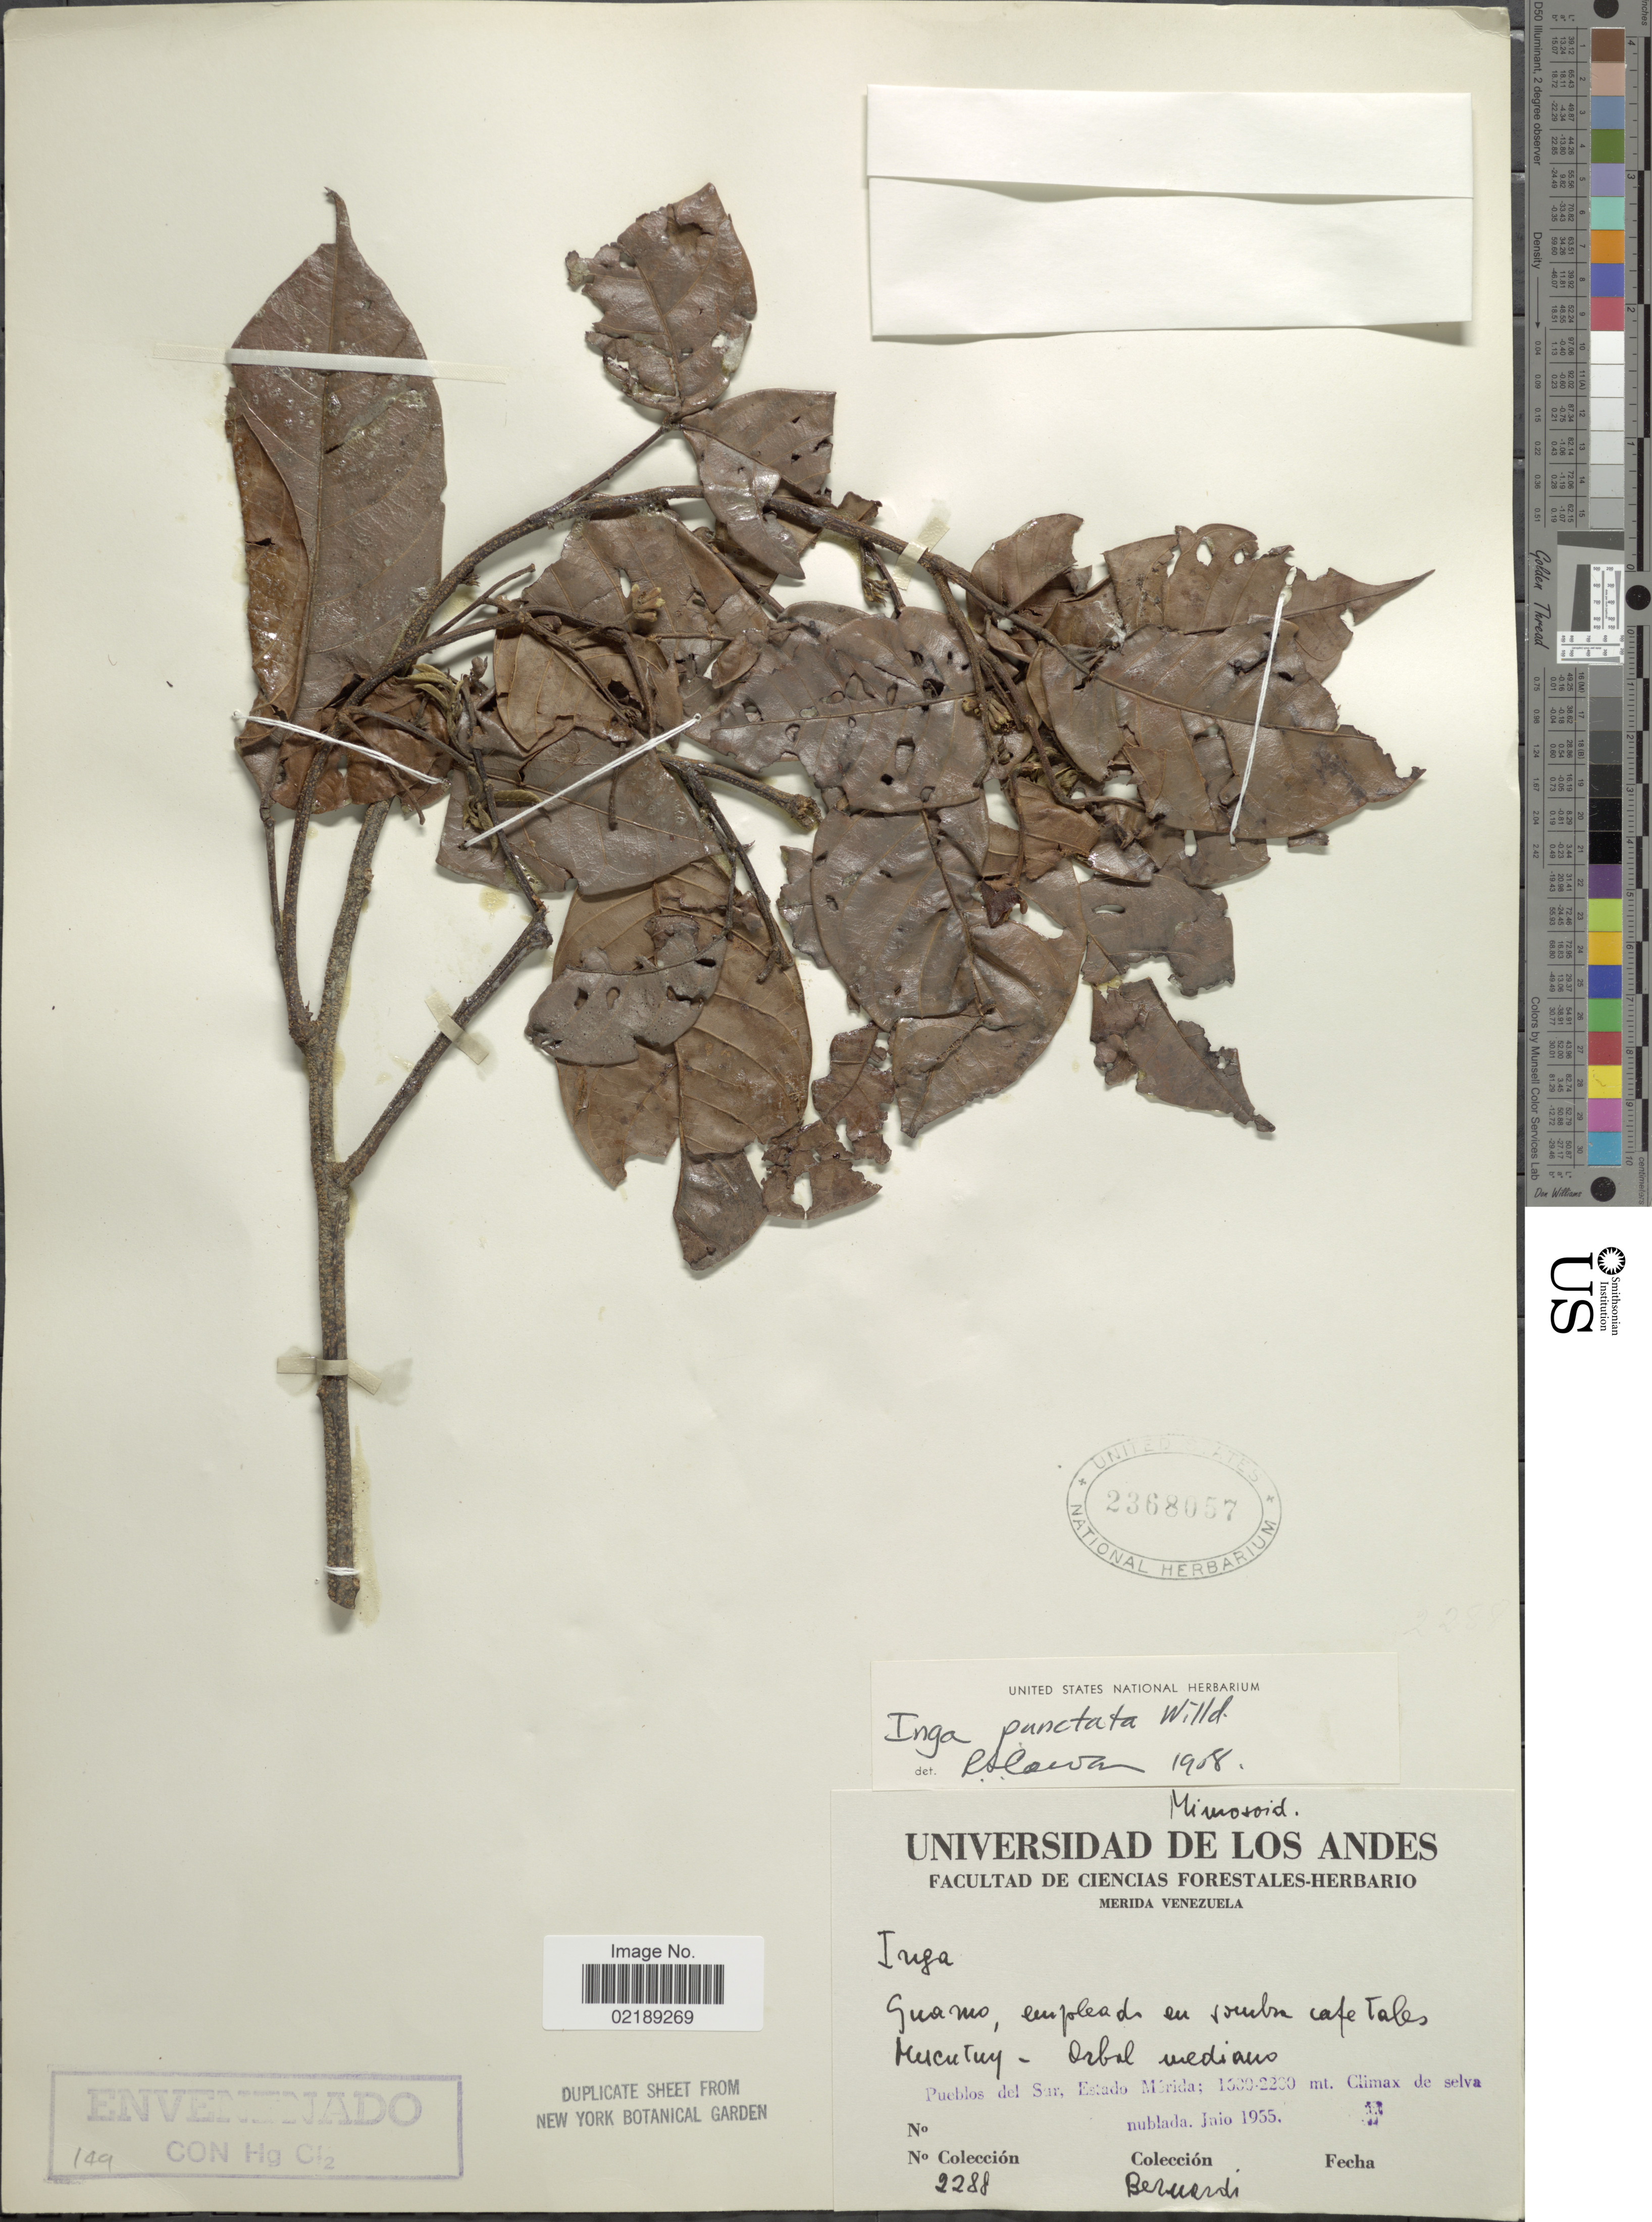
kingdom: Plantae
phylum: Tracheophyta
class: Magnoliopsida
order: Fabales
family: Fabaceae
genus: Inga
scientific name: Inga punctata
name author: Willd.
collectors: Bernardi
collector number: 2288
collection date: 1955-07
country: Venezuela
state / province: Mérida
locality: Guamo, empleado en sombra cafetales Mucutuy-orbal mediano, Pueblos del Sur, Climax de selva nublada.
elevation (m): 1600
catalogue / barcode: US 2368057